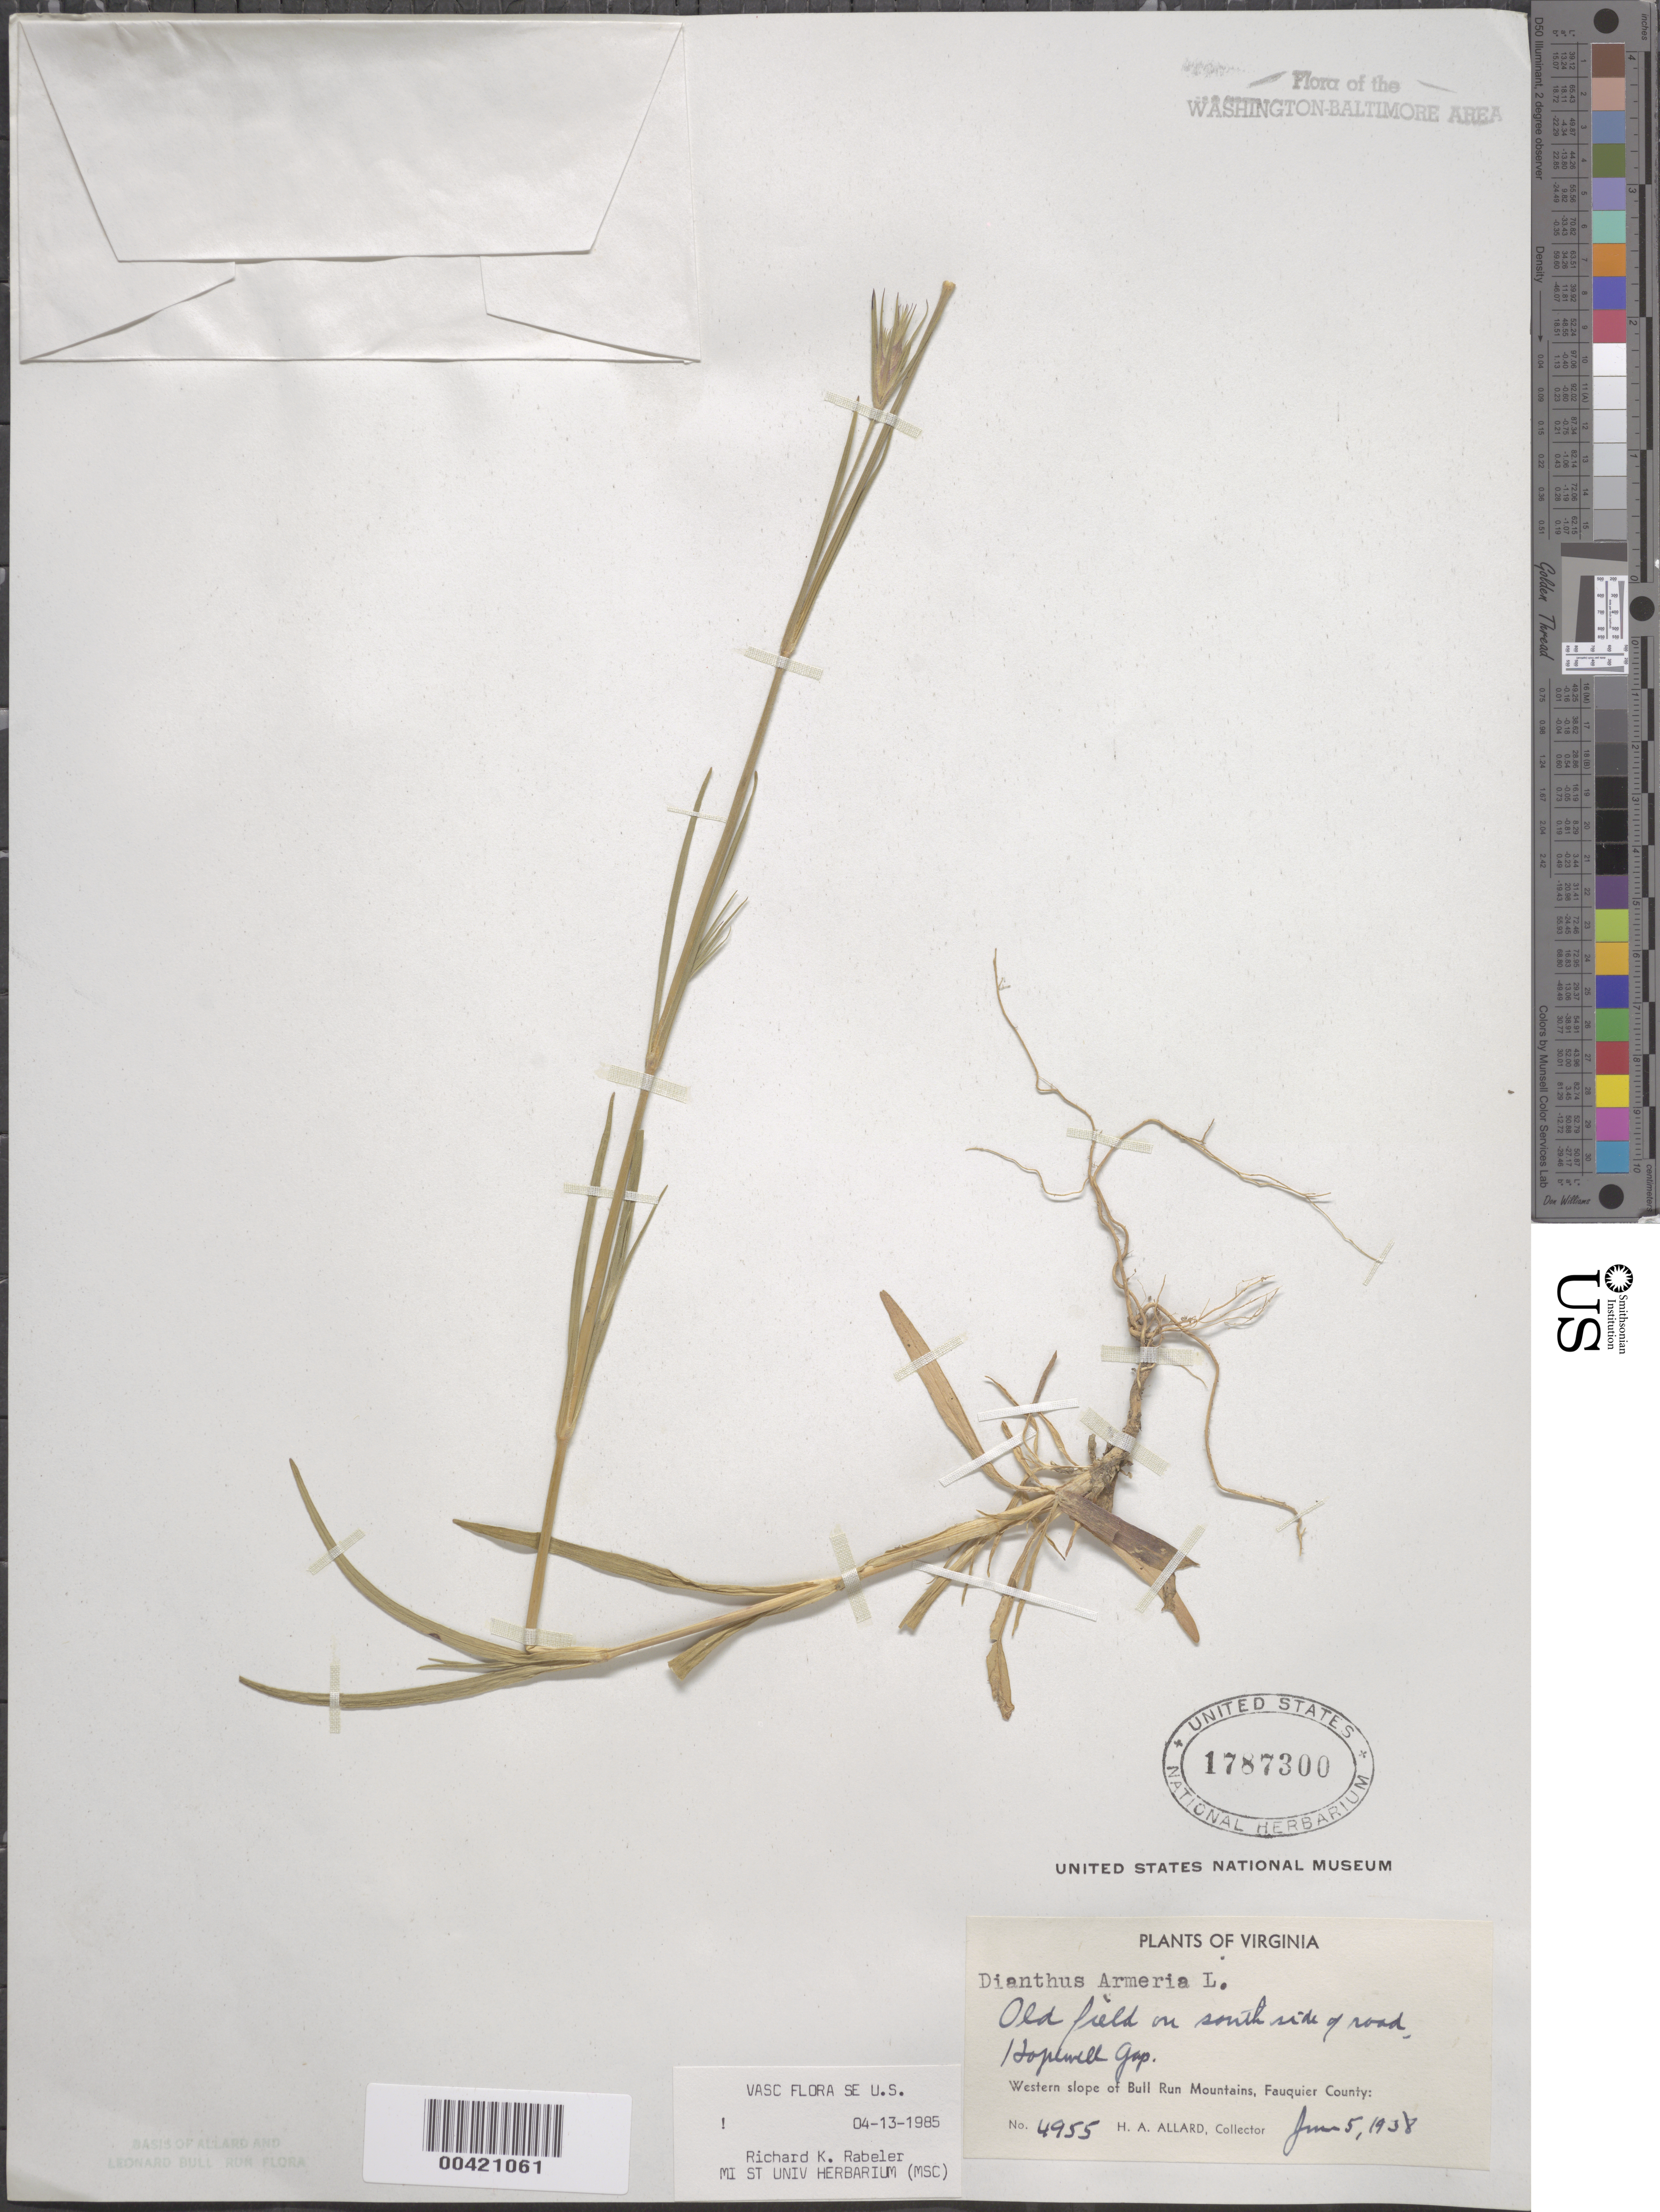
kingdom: Plantae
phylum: Tracheophyta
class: Magnoliopsida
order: Caryophyllales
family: Caryophyllaceae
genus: Dianthus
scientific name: Dianthus armeria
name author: L.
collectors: H. A. Allard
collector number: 4955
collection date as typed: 05 Jun 1938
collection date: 1938-06-05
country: United States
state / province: Virginia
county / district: Fauquier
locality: Hopewell Gap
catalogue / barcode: US 1787300